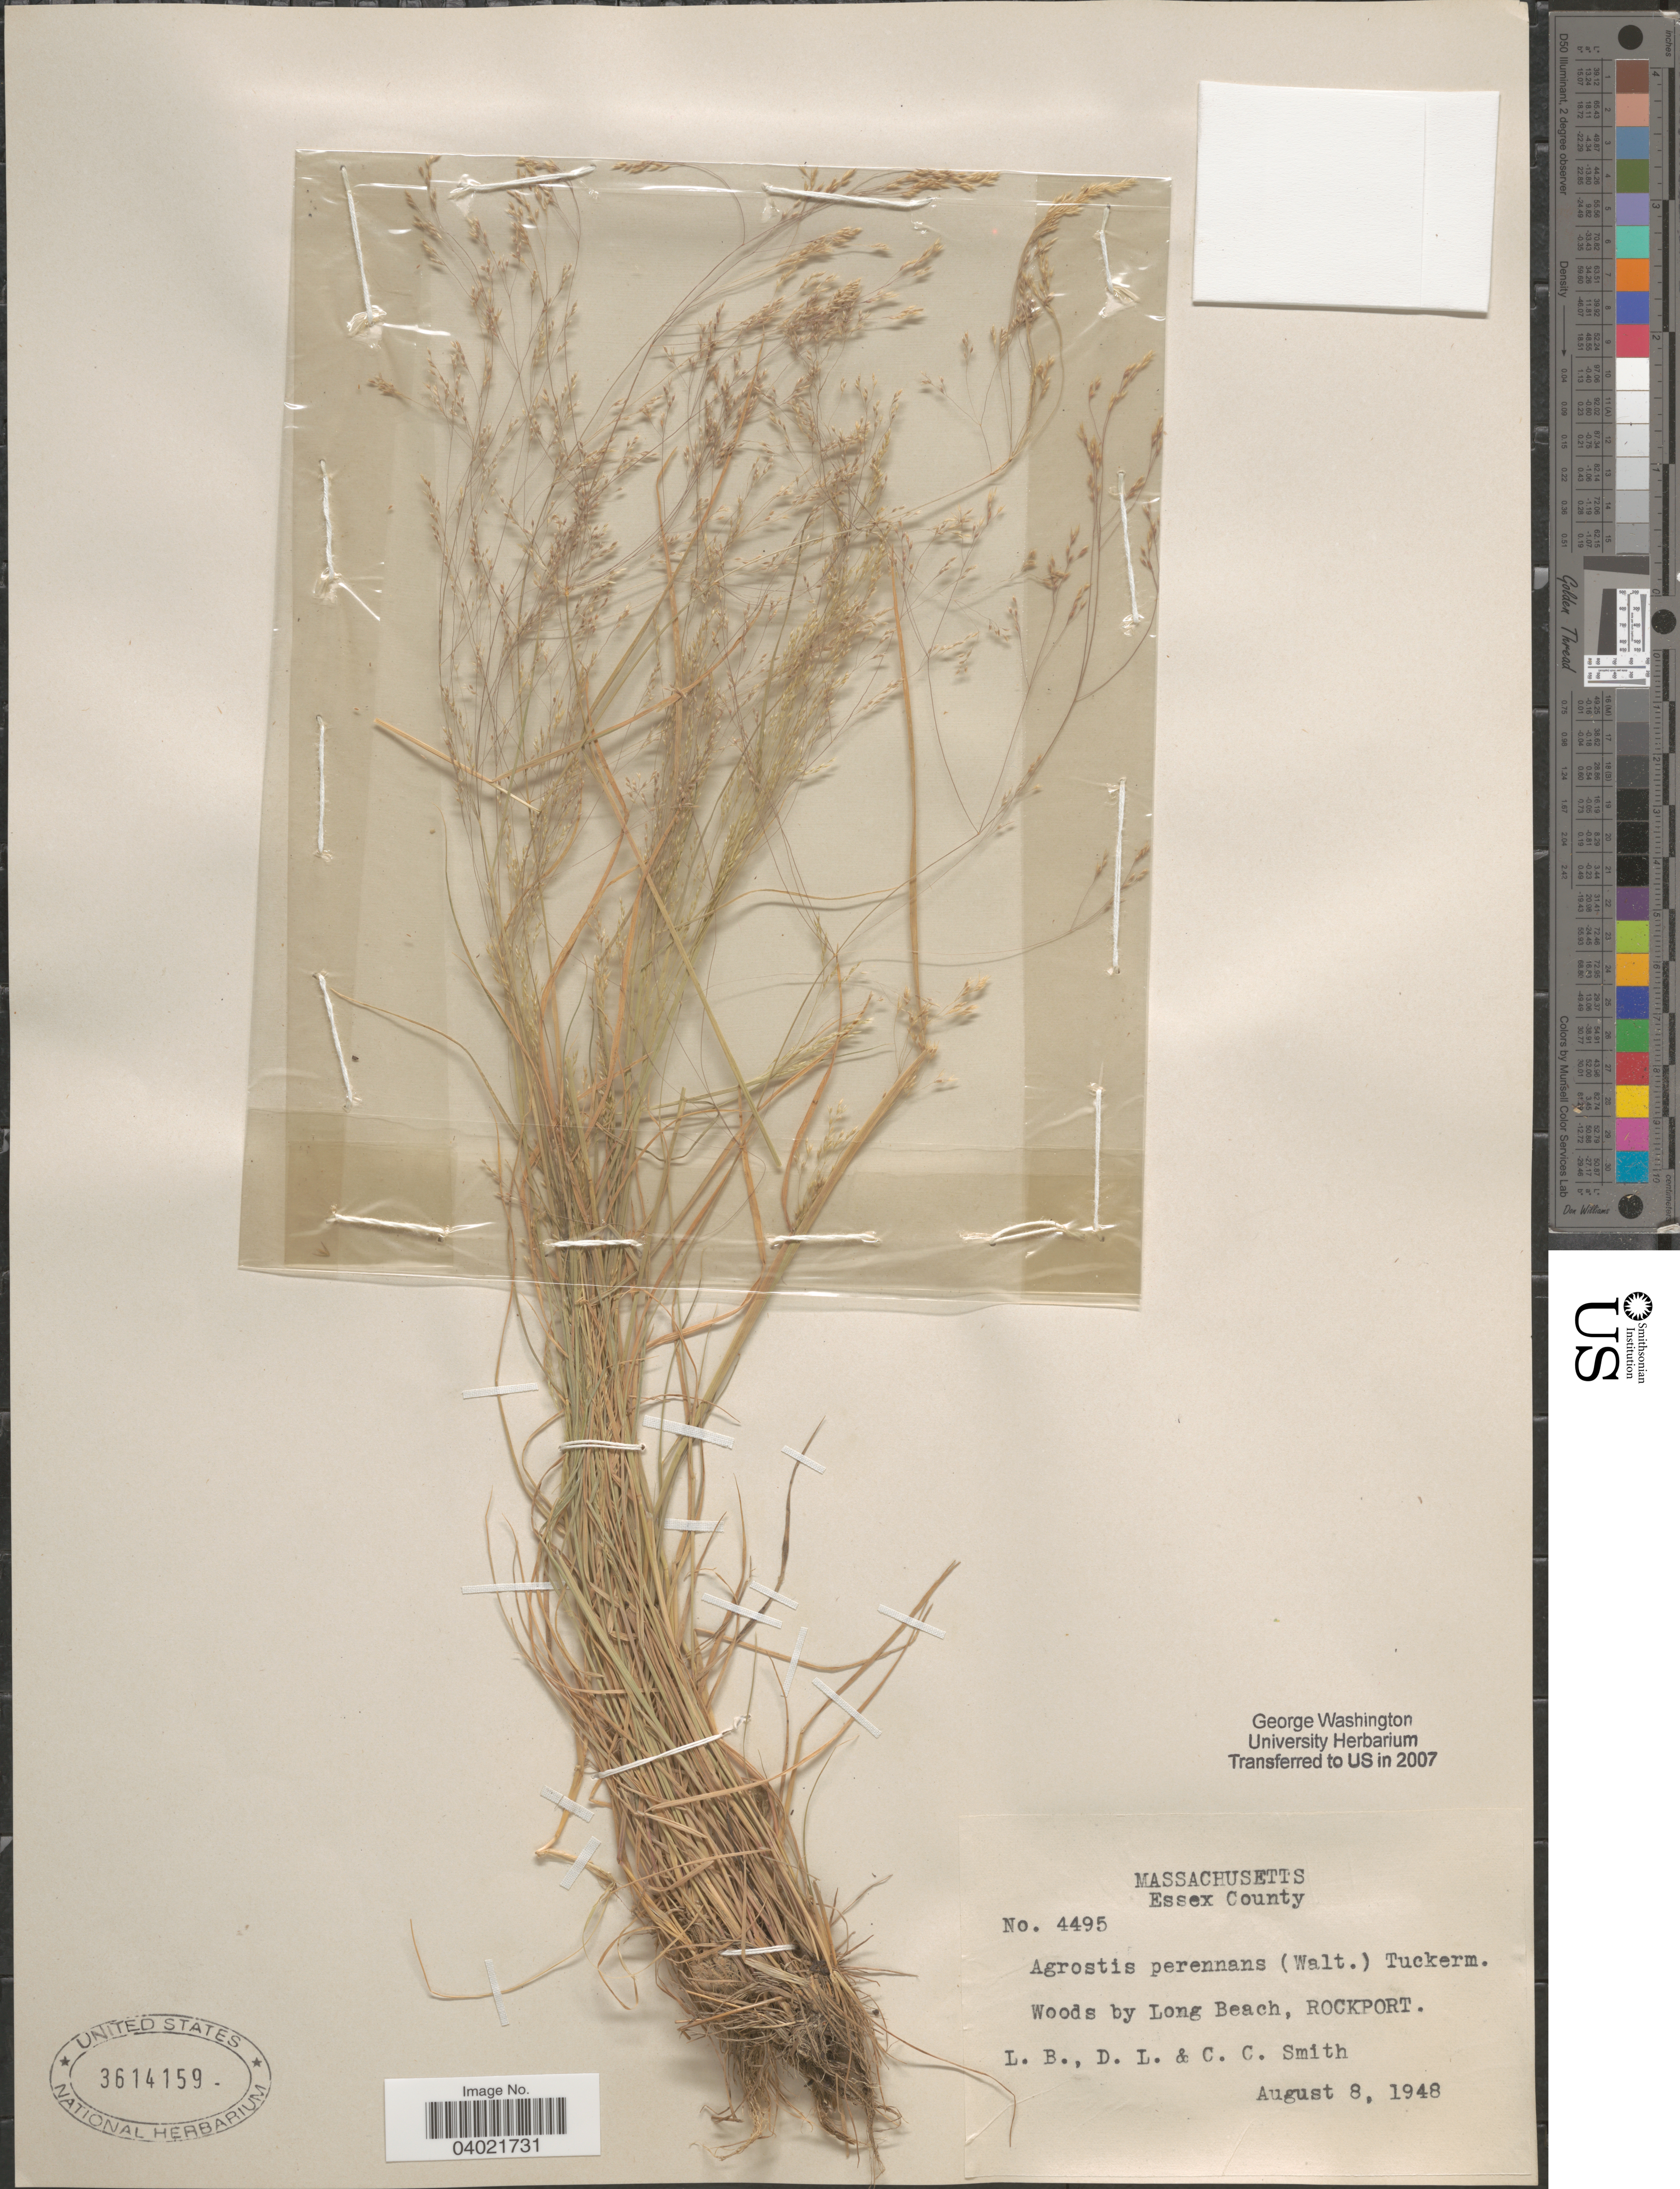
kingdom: Plantae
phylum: Tracheophyta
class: Liliopsida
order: Poales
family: Poaceae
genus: Agrostis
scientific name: Agrostis perennans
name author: (Walter) Tuck.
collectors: L. Smith, D. L. Smith & C. C. Smith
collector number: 4495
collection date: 1948-08-08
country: United States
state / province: Massachusetts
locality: Essex County. Woods by Long Beach, Rockport.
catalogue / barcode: US 3614159